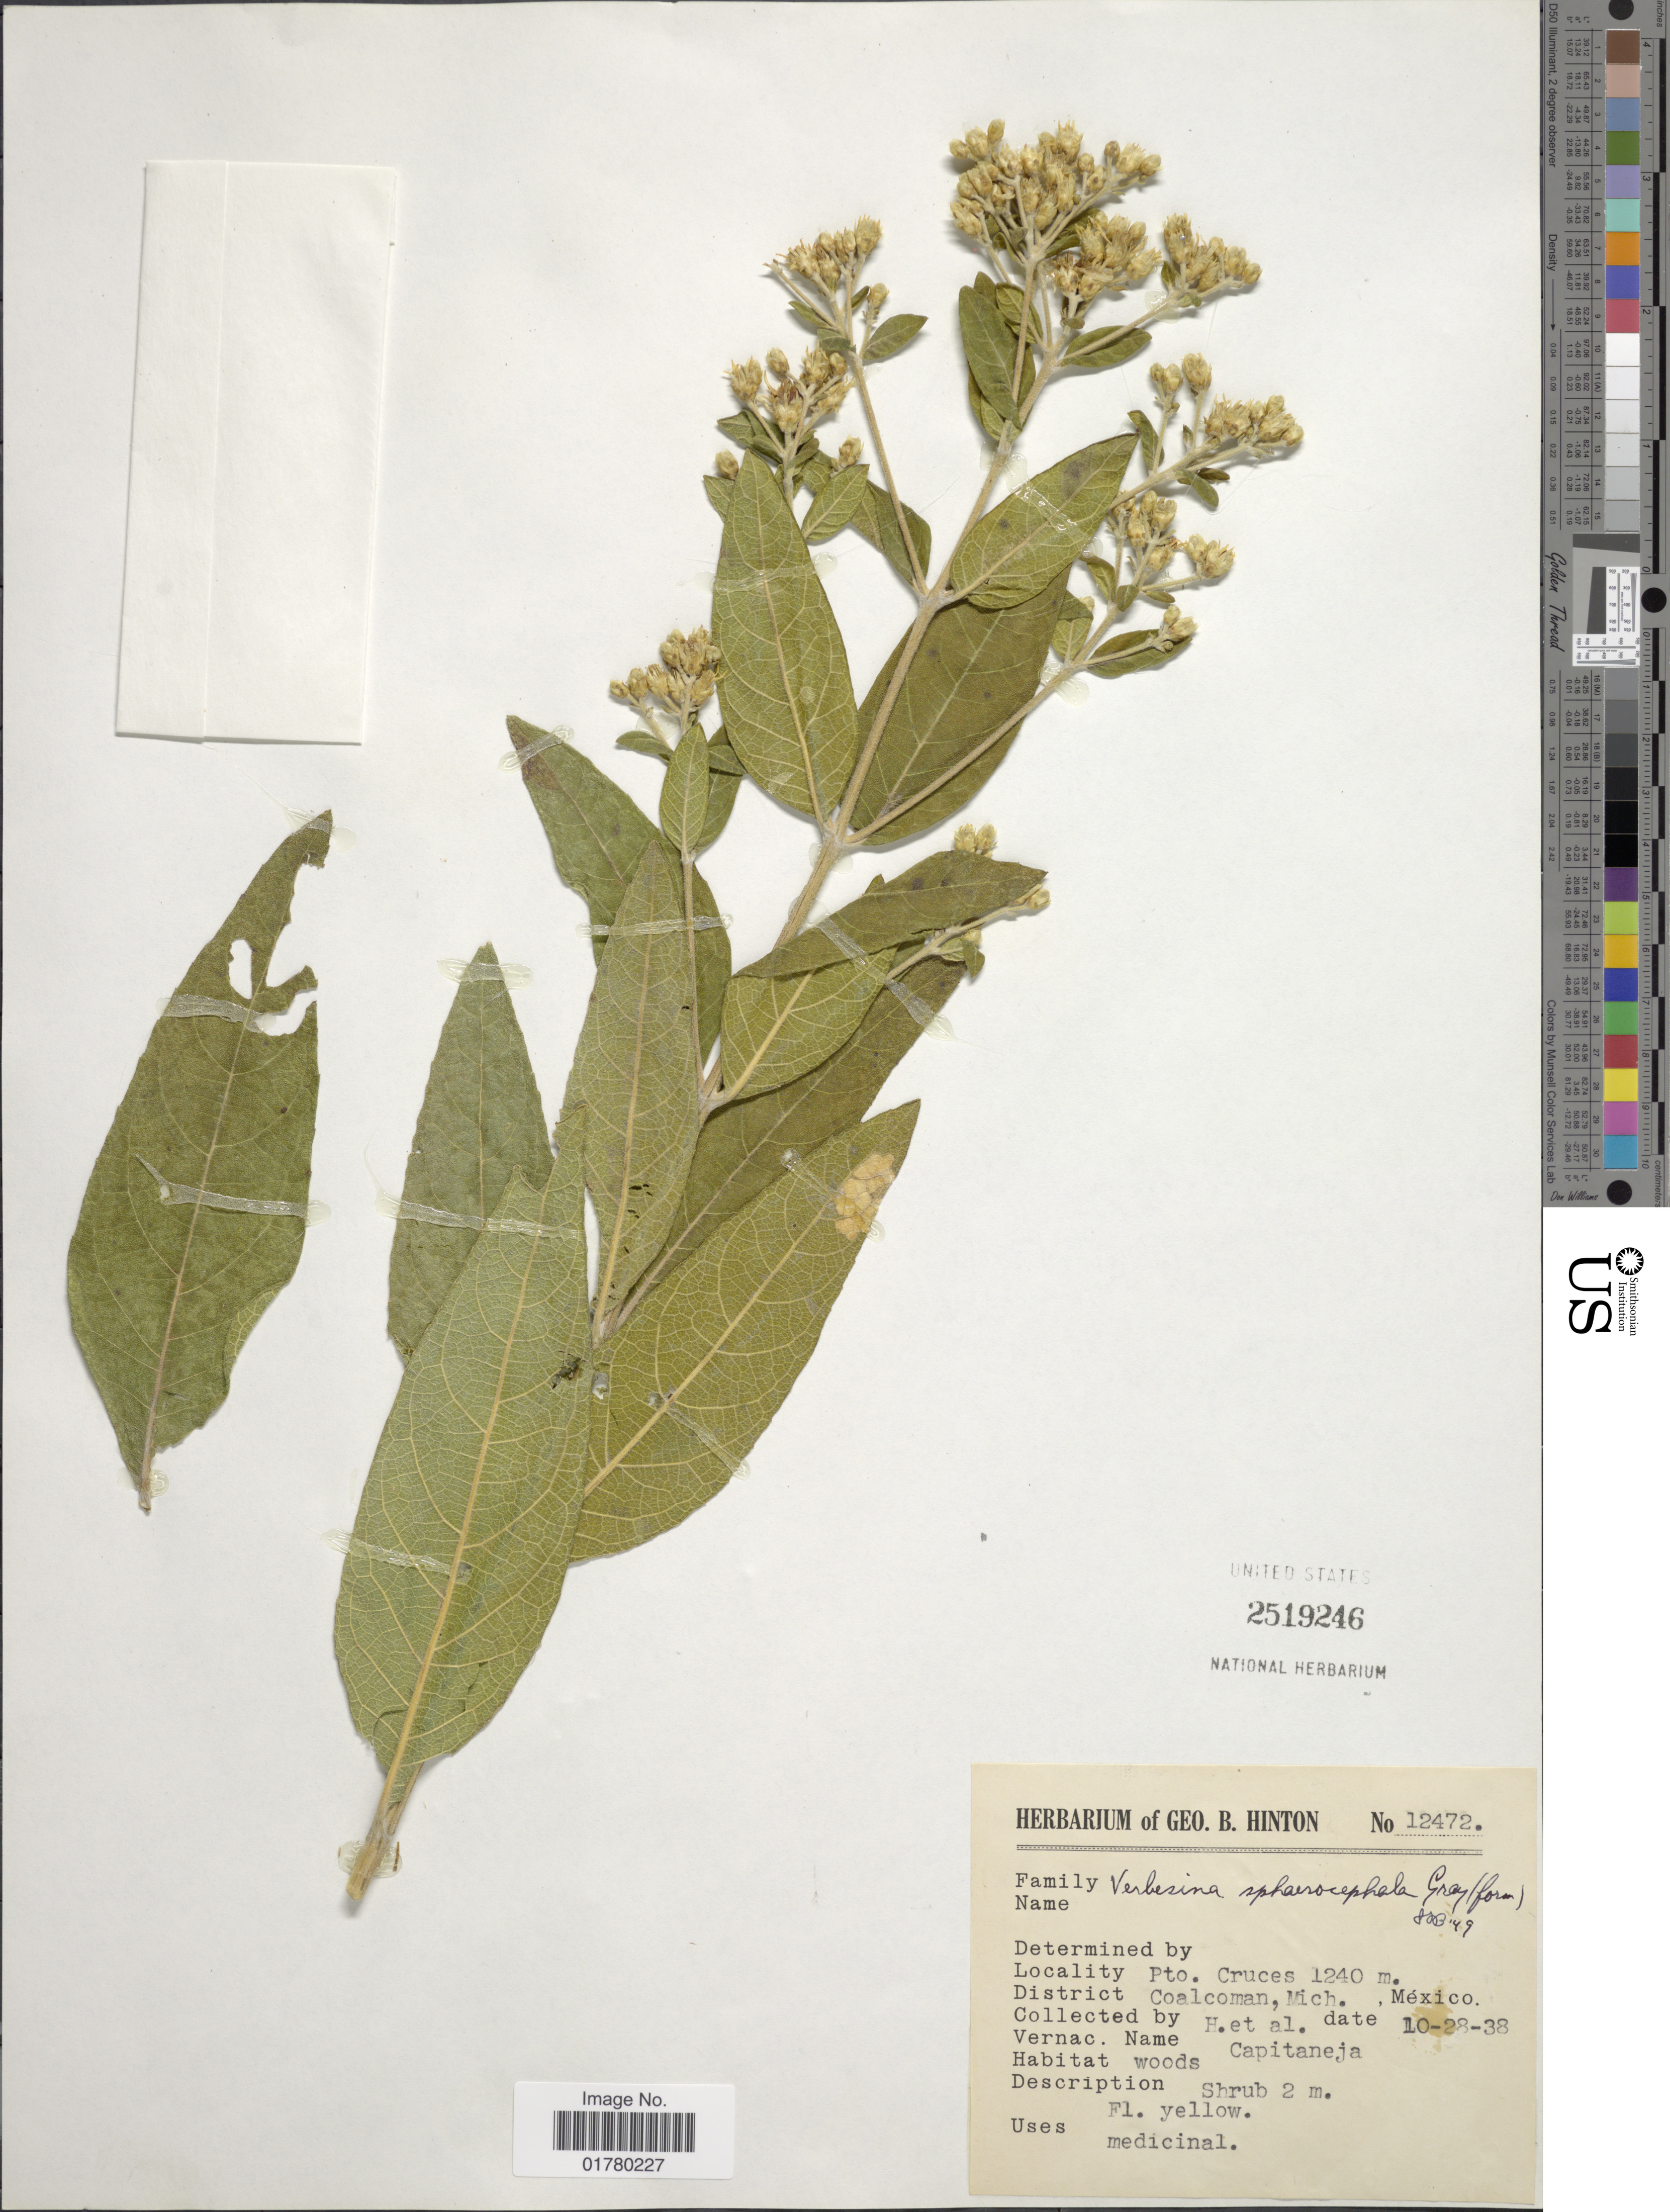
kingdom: Plantae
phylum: Tracheophyta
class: Magnoliopsida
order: Asterales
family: Asteraceae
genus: Verbesina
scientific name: Verbesina sphaerocephala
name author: A. Gray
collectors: G. B. Hinton & et al.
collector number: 12472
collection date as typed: Transcribed d/m/y: 28/10/38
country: Mexico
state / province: Michoacán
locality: Pto. Cruces, District Coalcoman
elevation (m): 1240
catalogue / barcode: US 2519246